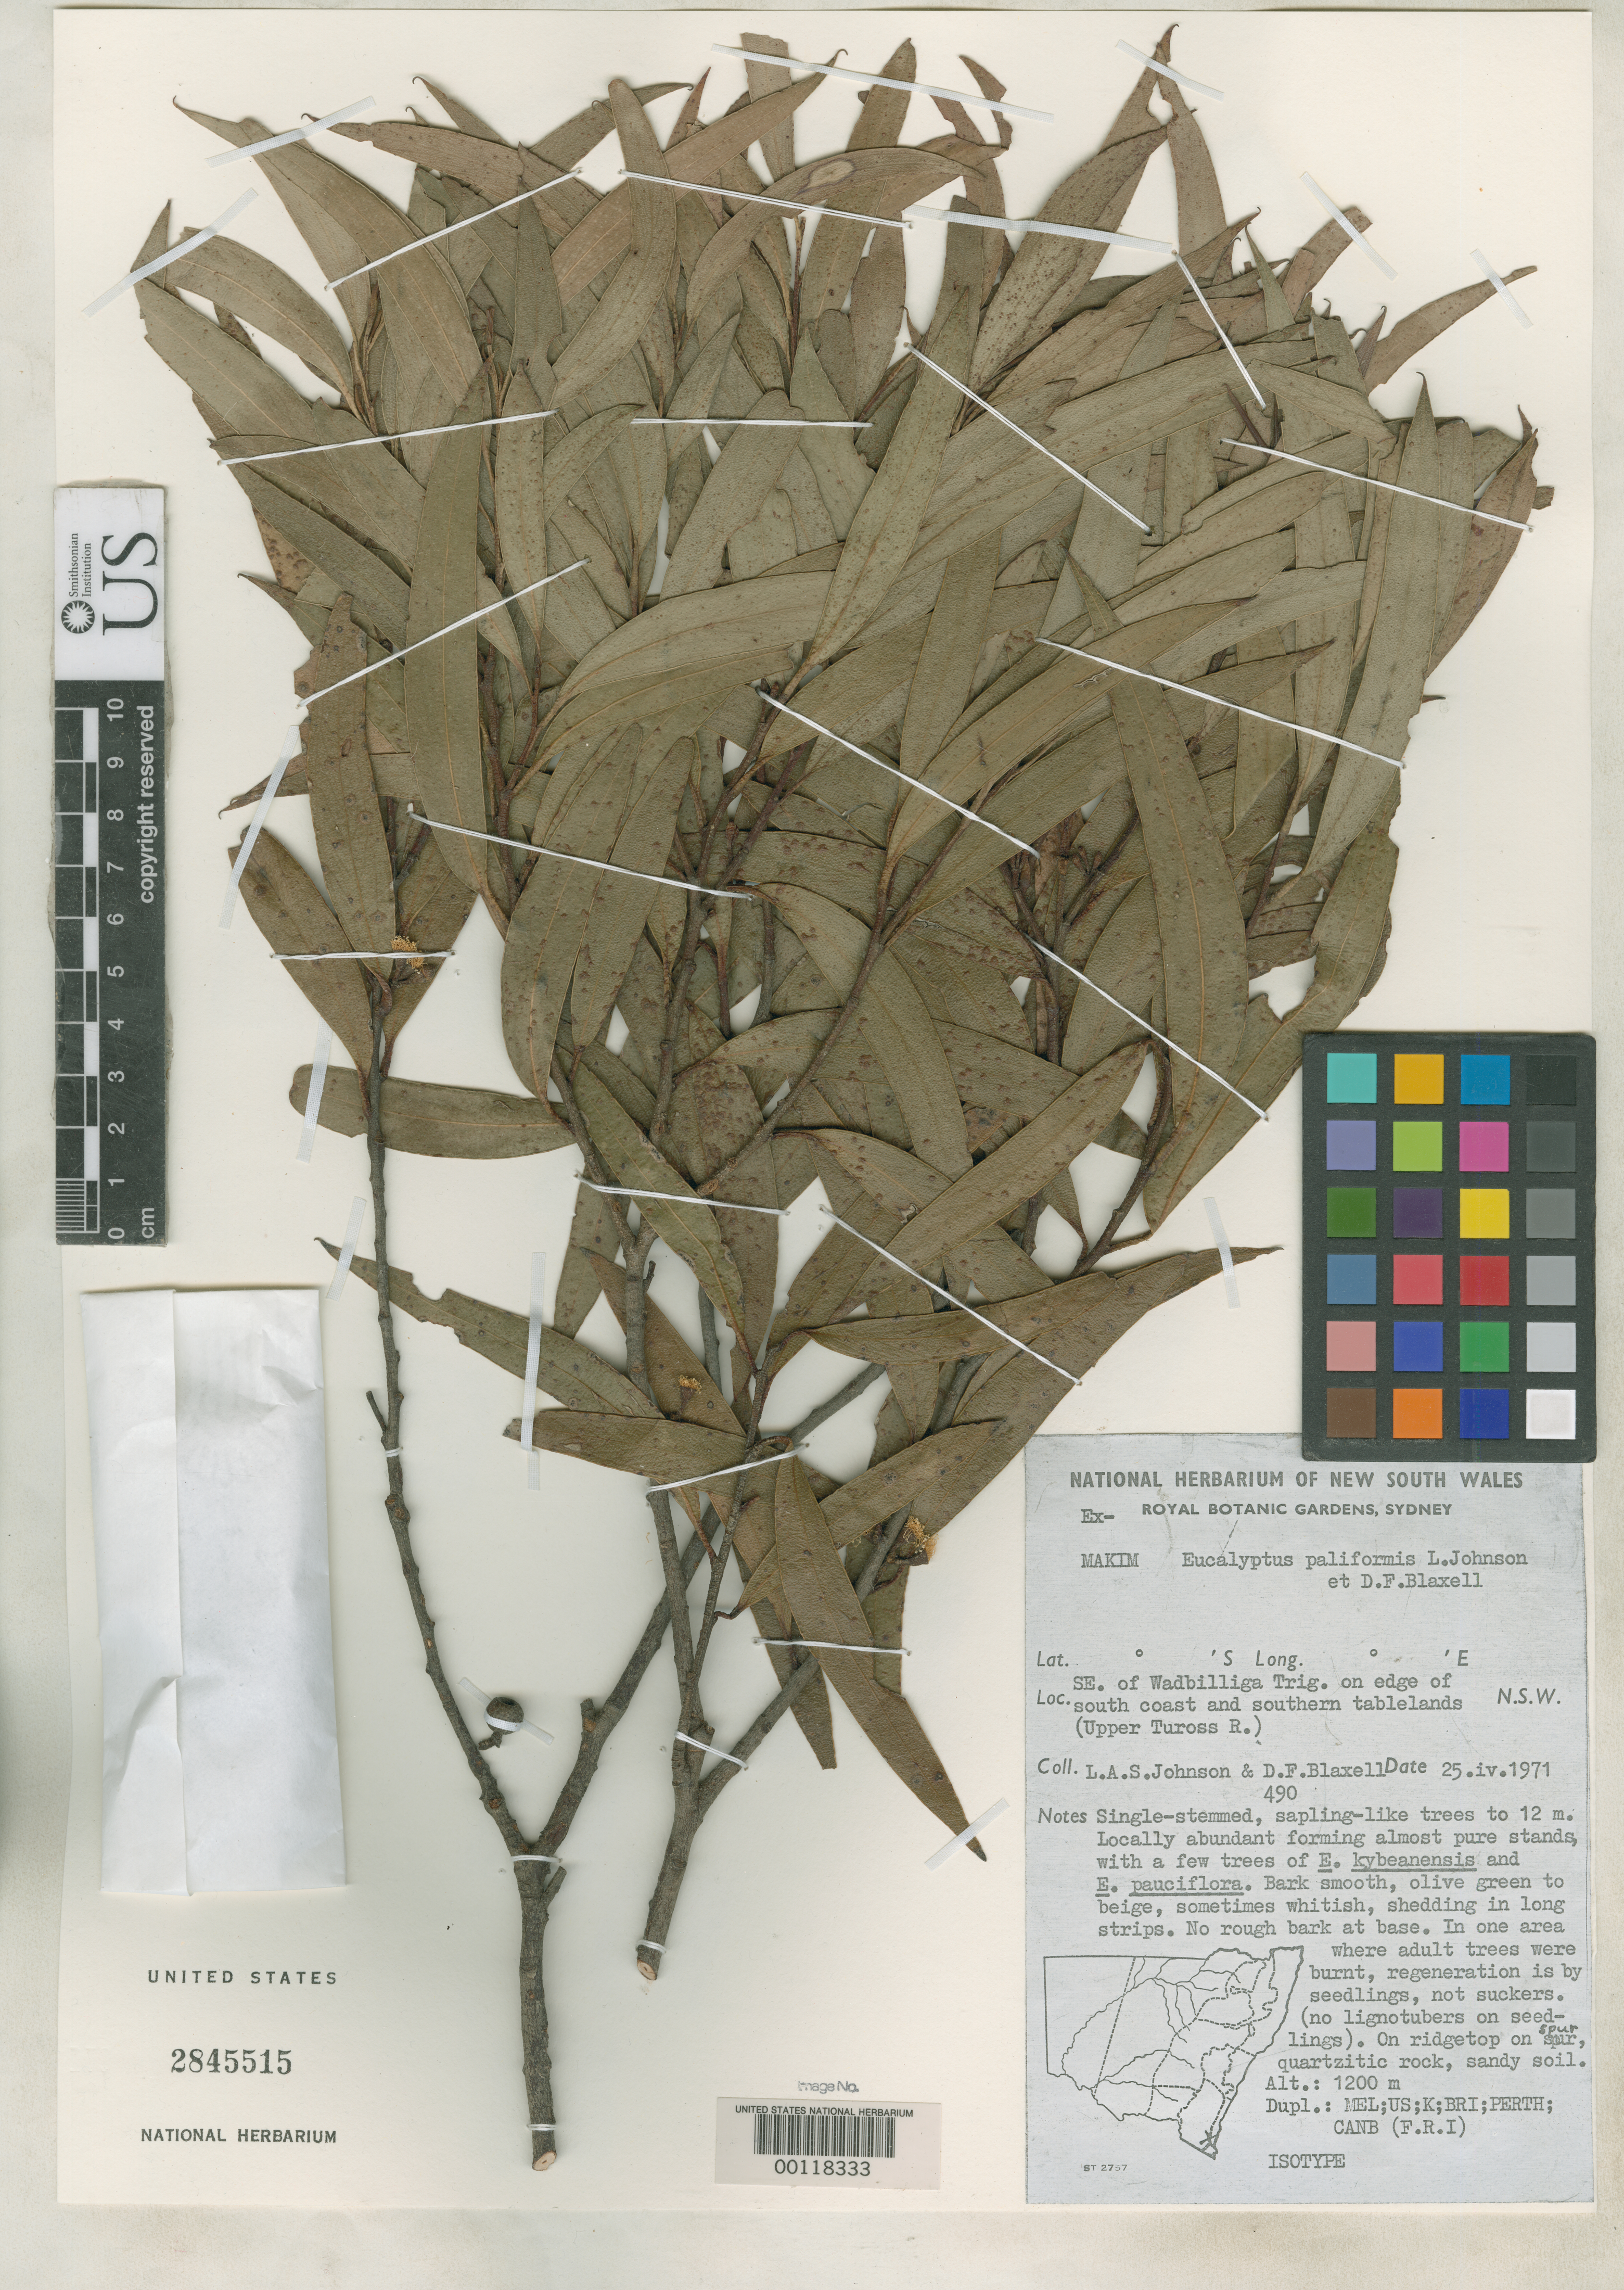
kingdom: Plantae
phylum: Tracheophyta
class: Magnoliopsida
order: Myrtales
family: Myrtaceae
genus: Eucalyptus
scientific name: Eucalyptus paliformis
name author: L.A.S. Johnson & Blaxell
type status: Isotype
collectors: L. A. S. Johnson & D. Blaxell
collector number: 490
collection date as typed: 25 Apr 1971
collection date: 1971-04-25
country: Australia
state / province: New South Wales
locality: Southeast of Wadbilliga Trig.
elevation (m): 1200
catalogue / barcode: US 2845515